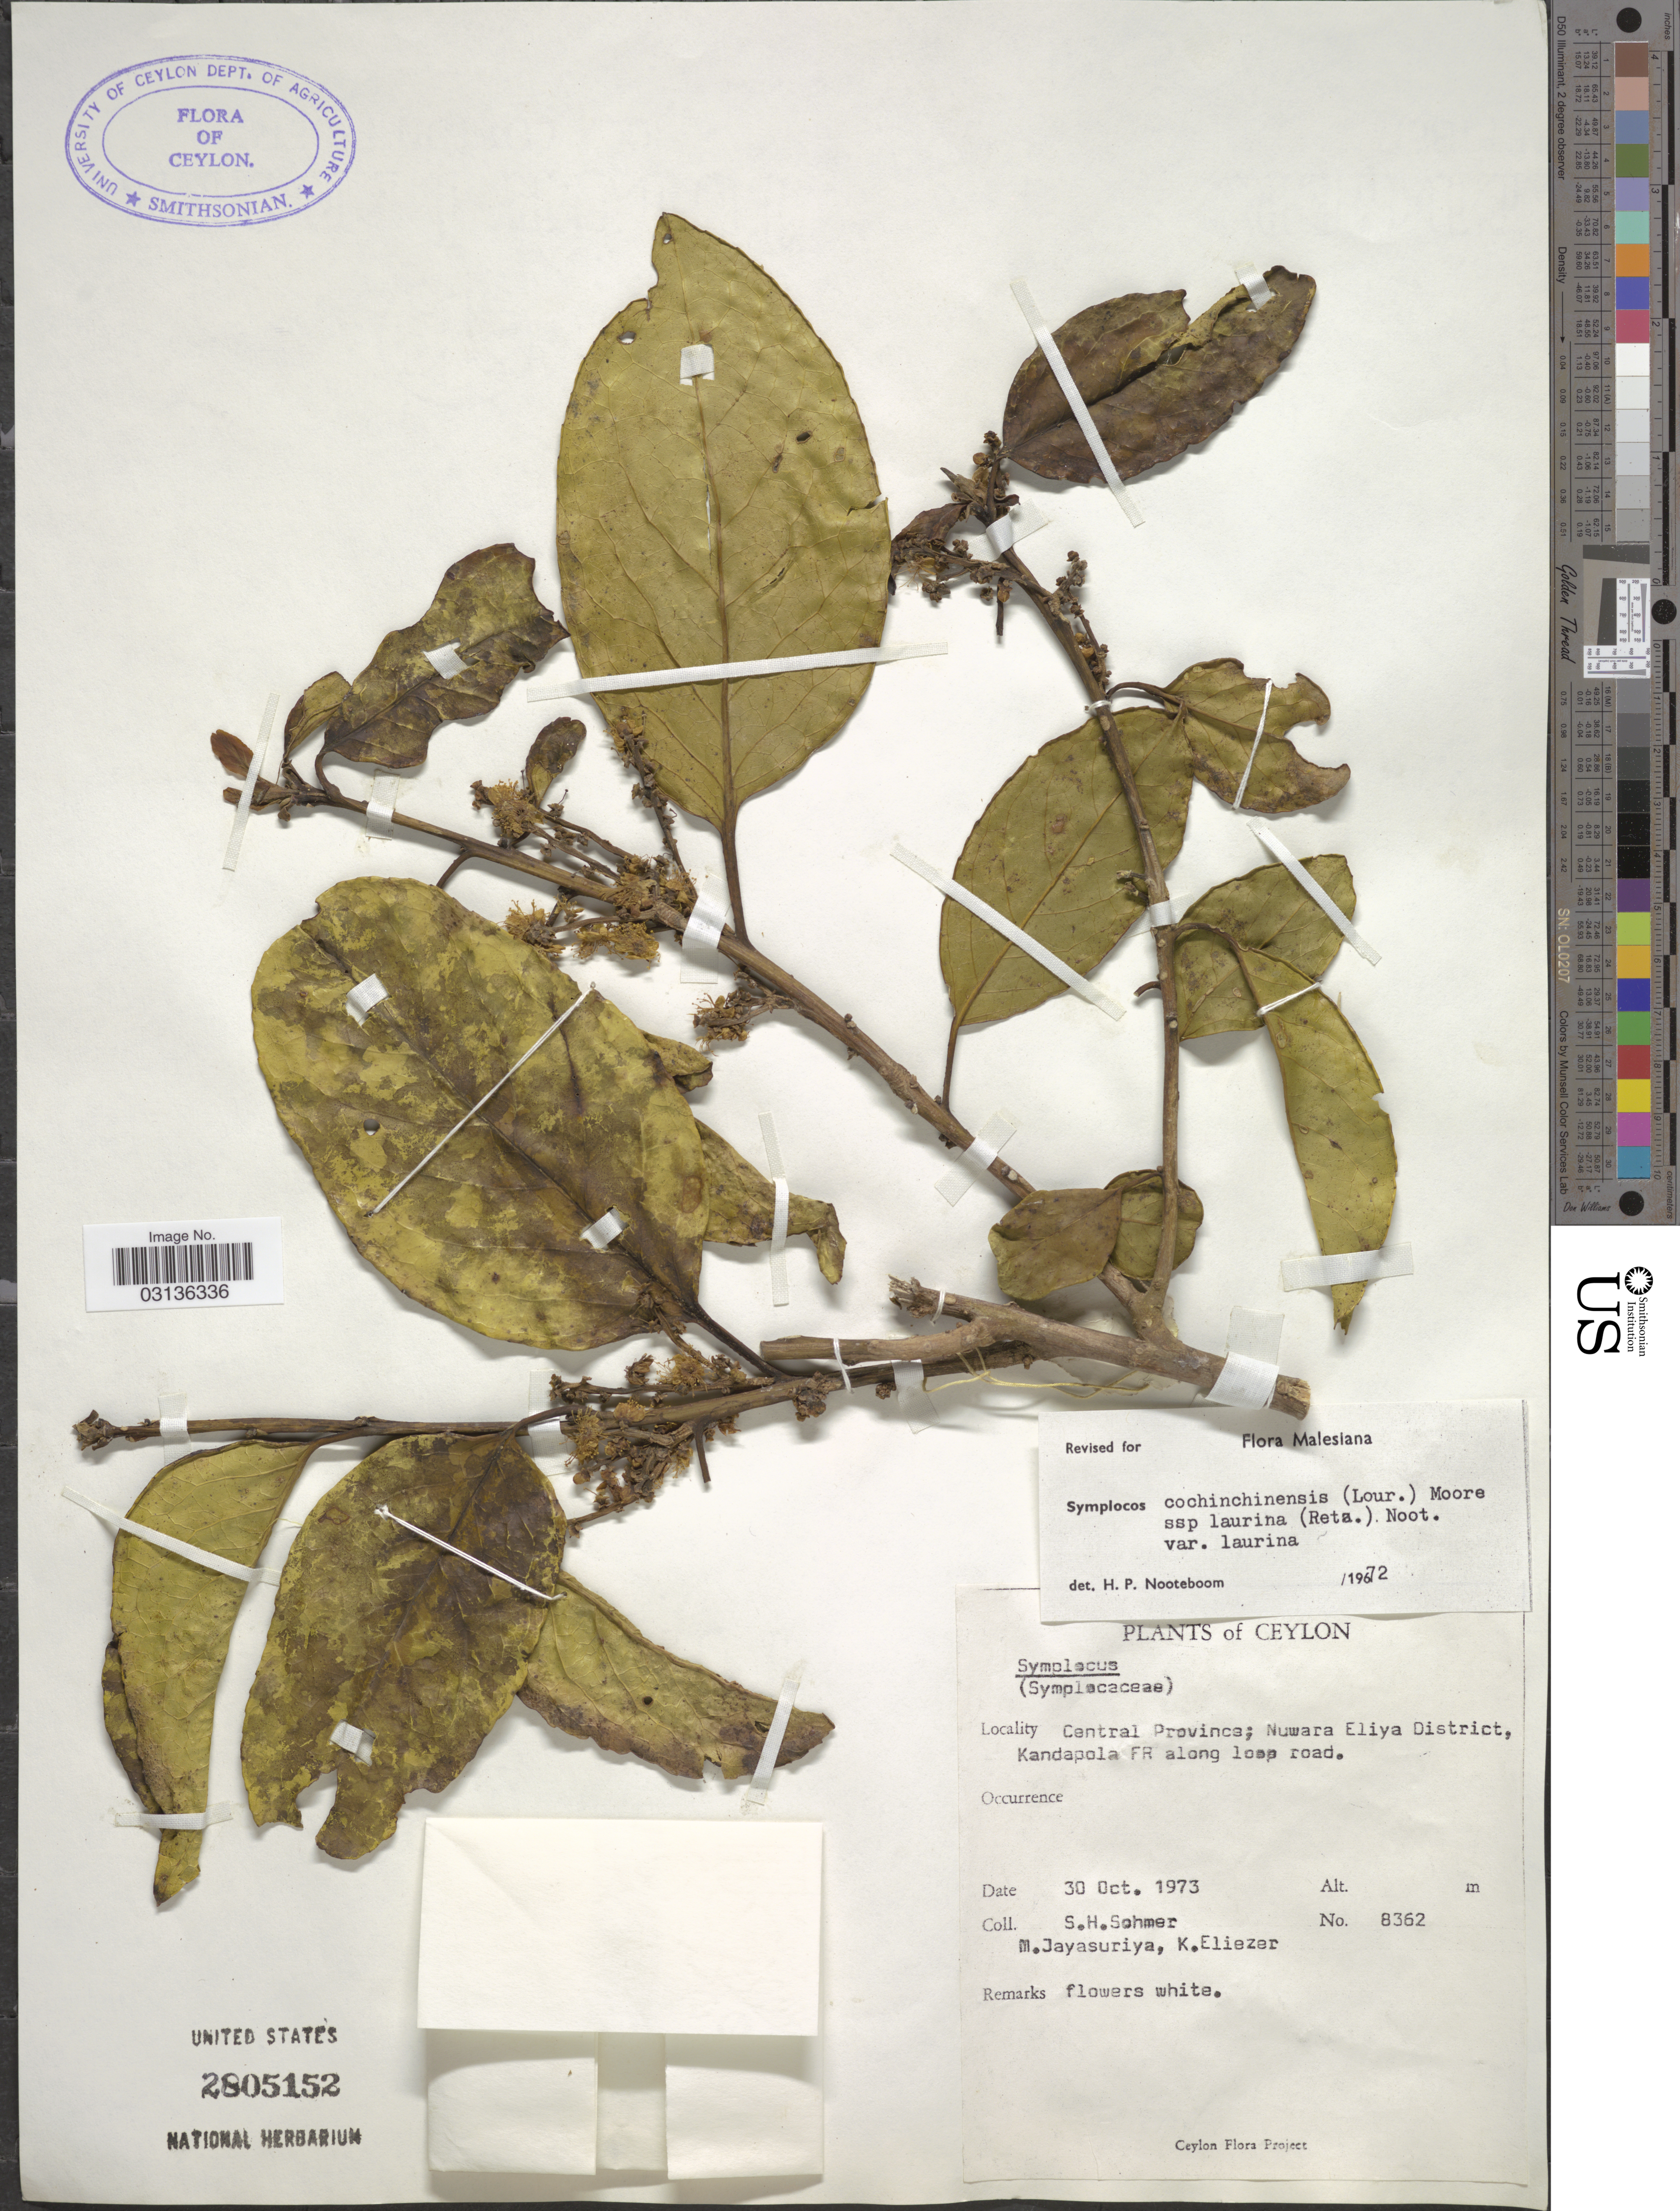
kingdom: Plantae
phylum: Tracheophyta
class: Magnoliopsida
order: Ericales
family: Symplocaceae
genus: Symplocos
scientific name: Symplocos cochinchinensis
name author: (Lour.) S. Moore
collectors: S. H. Sohmer, M. Jayasuriya & K. Eliezer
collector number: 8362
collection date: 1973-10-30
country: Sri Lanka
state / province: Central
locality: Ceylon. Central Province; Nuwara Eliya District, Kandapola FR along loop road.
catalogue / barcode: US 2805152